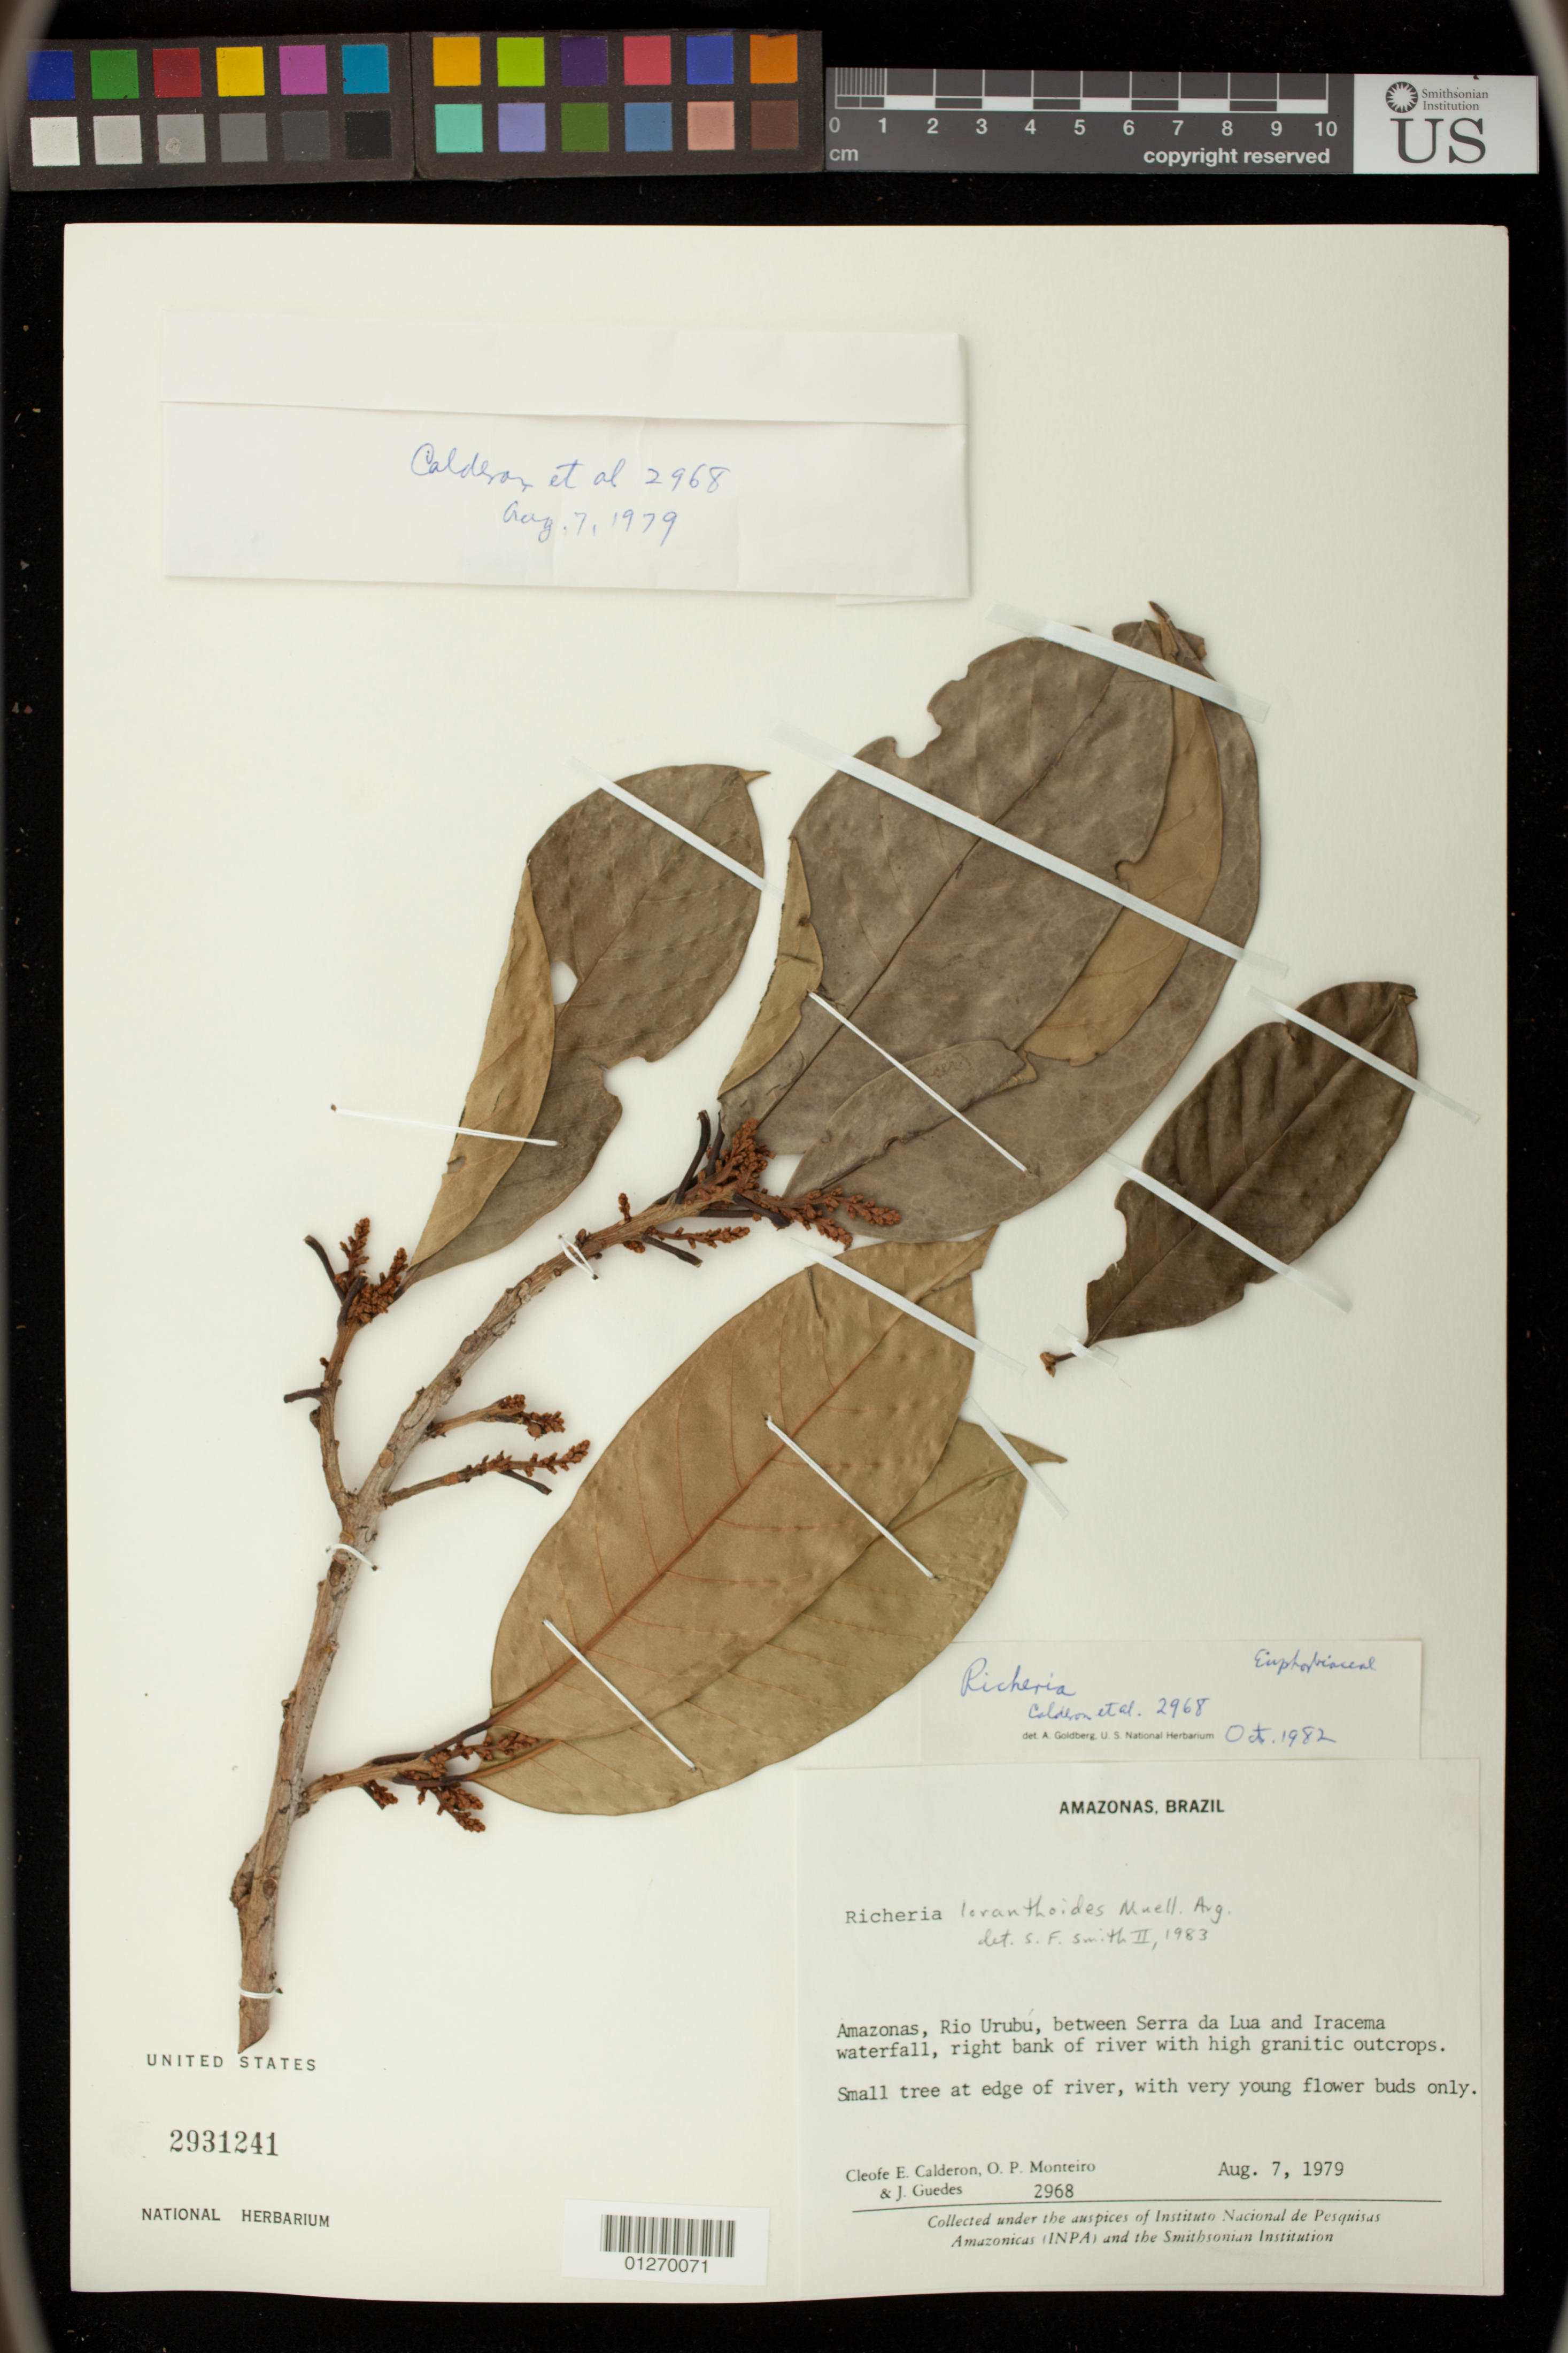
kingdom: Plantae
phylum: Tracheophyta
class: Magnoliopsida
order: Malpighiales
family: Picrodendraceae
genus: Podocalyx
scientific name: Podocalyx loranthoides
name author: Klotzsch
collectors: C. E. Calderón, O. P. Monteiro & J. Guedes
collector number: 2968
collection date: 1979-08-07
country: Brazil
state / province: Amazonas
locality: Amazonas, Rio Urubu between Serra da Lua and Iracema waterfall, right bank of river with high granite outcrops.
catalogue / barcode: US 2931241